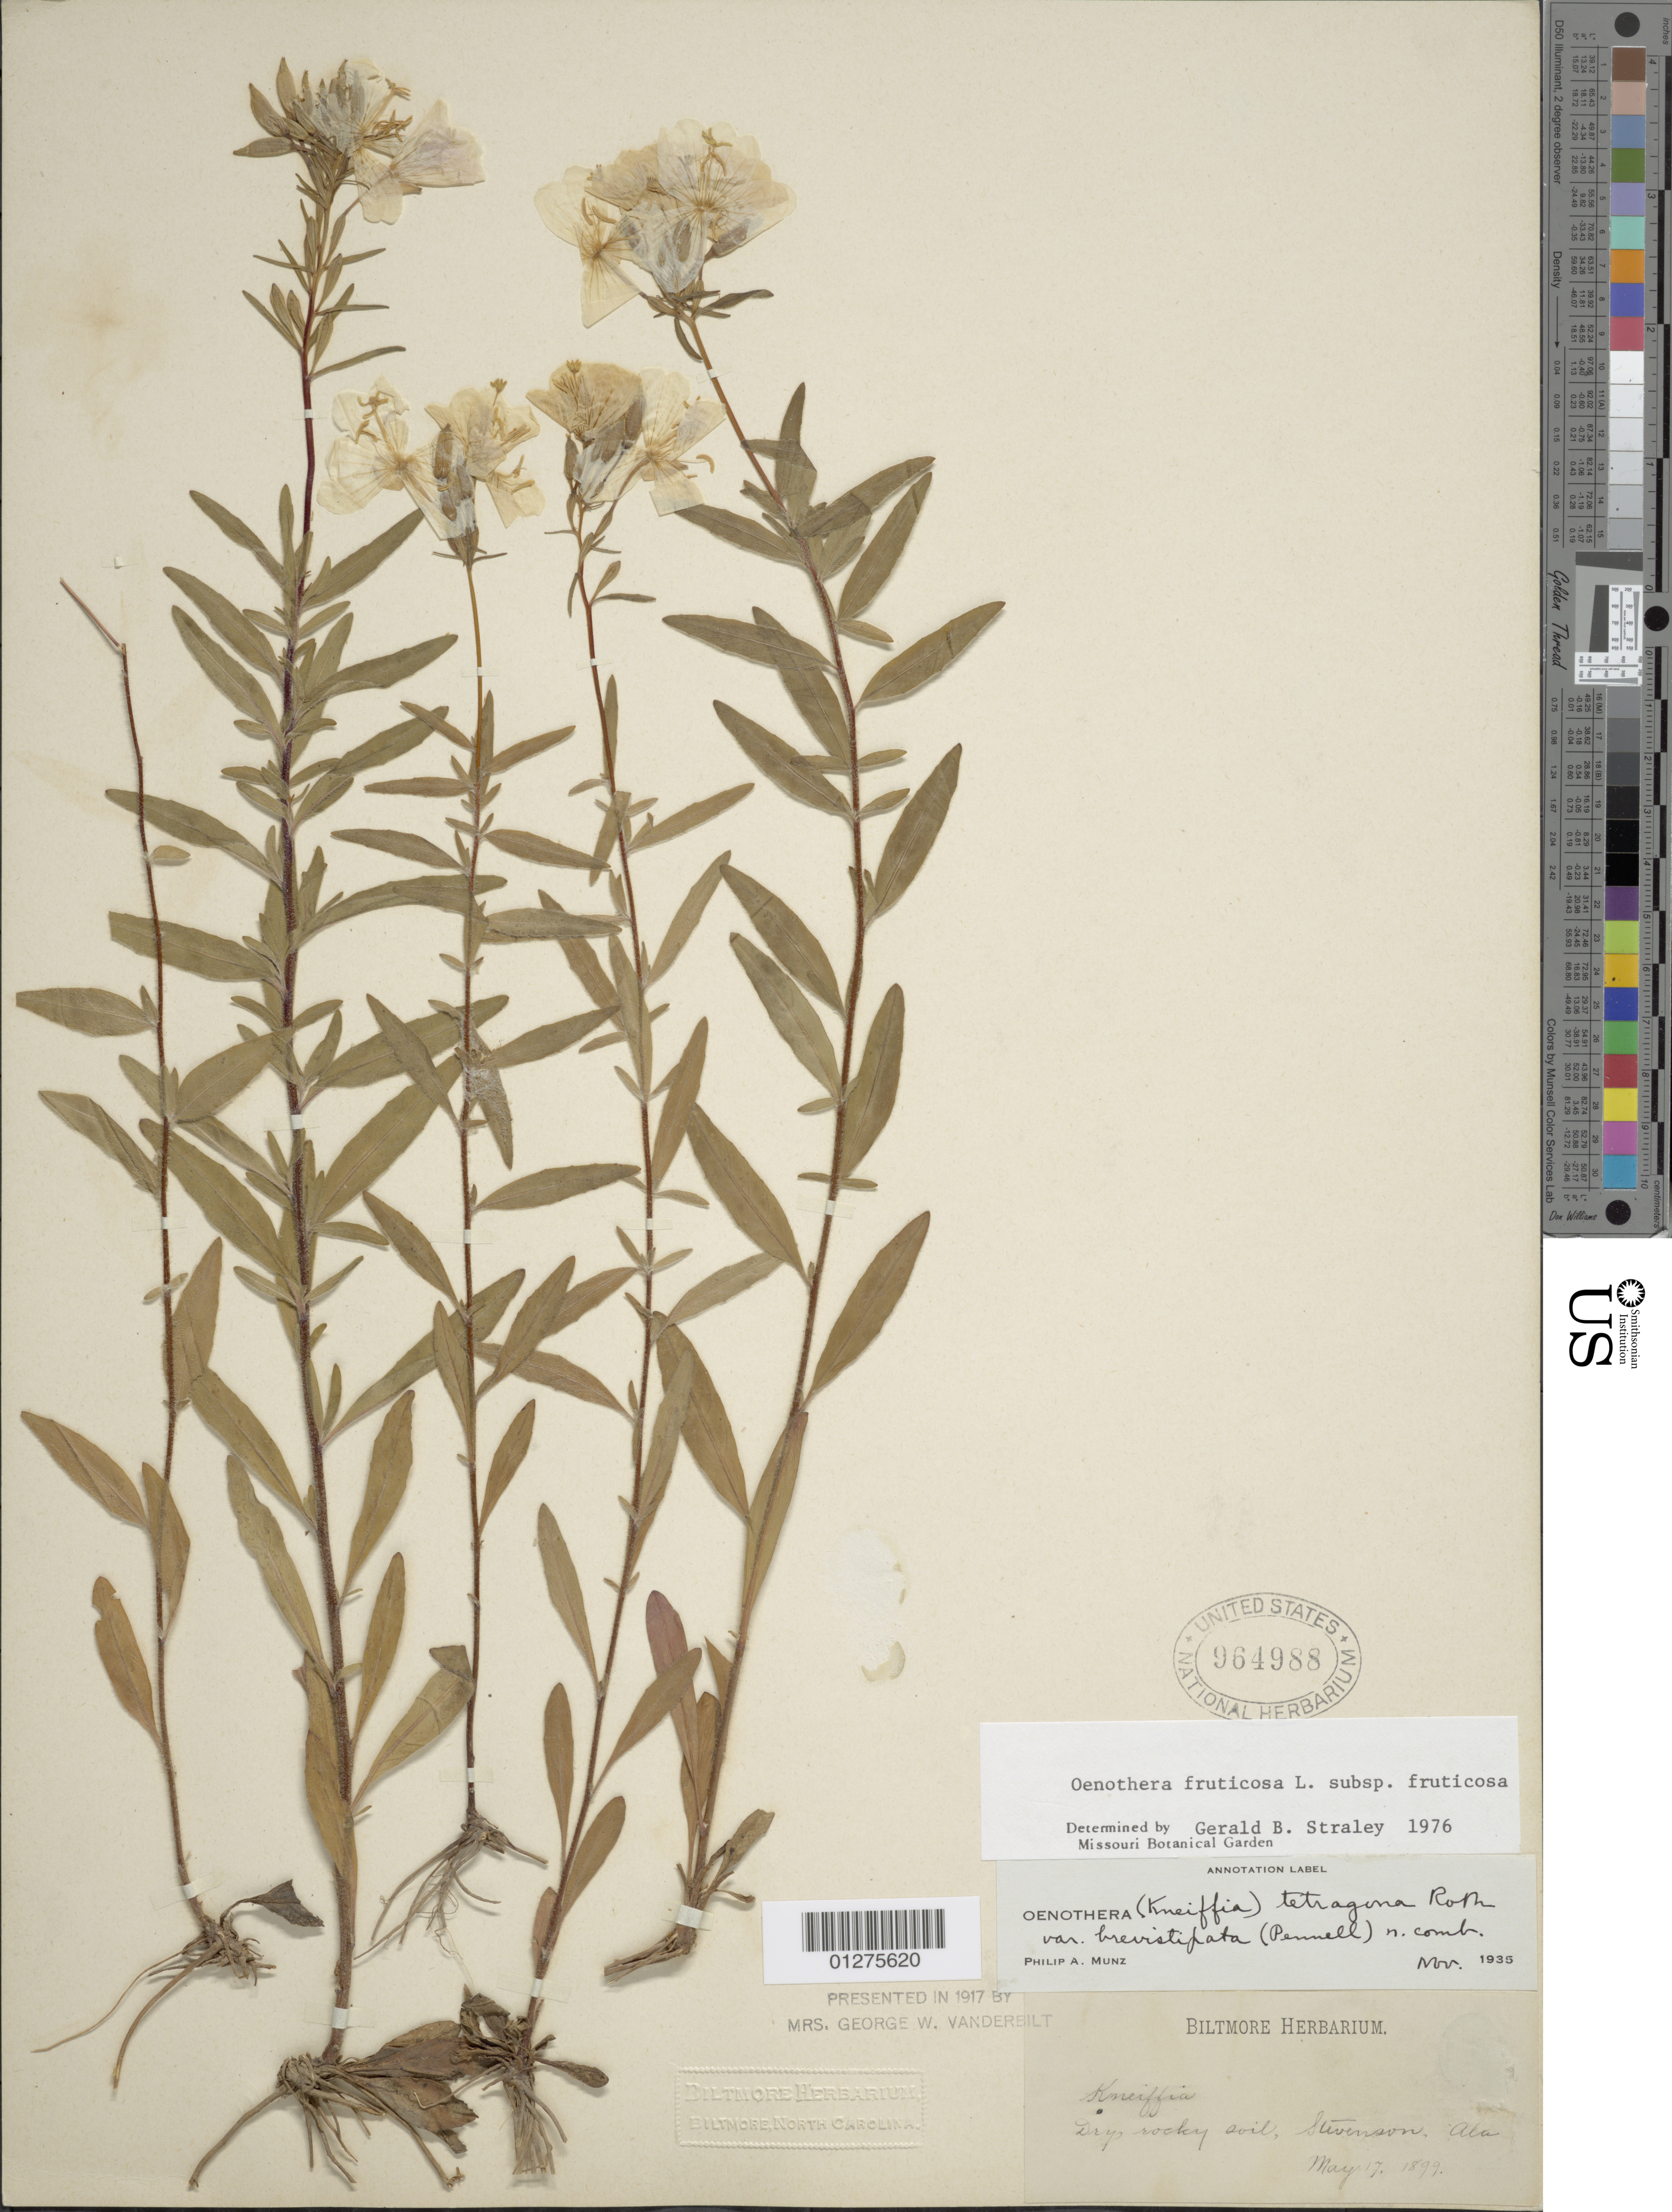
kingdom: Plantae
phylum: Tracheophyta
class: Magnoliopsida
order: Myrtales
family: Onagraceae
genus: Oenothera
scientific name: Oenothera fruticosa subsp. fruticosa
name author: L.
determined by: Straley, G. B.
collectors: ex herb. Biltmore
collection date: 1899-05-17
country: United States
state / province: Alabama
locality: Stevenson.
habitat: Dry rocky soil.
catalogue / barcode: US 964988